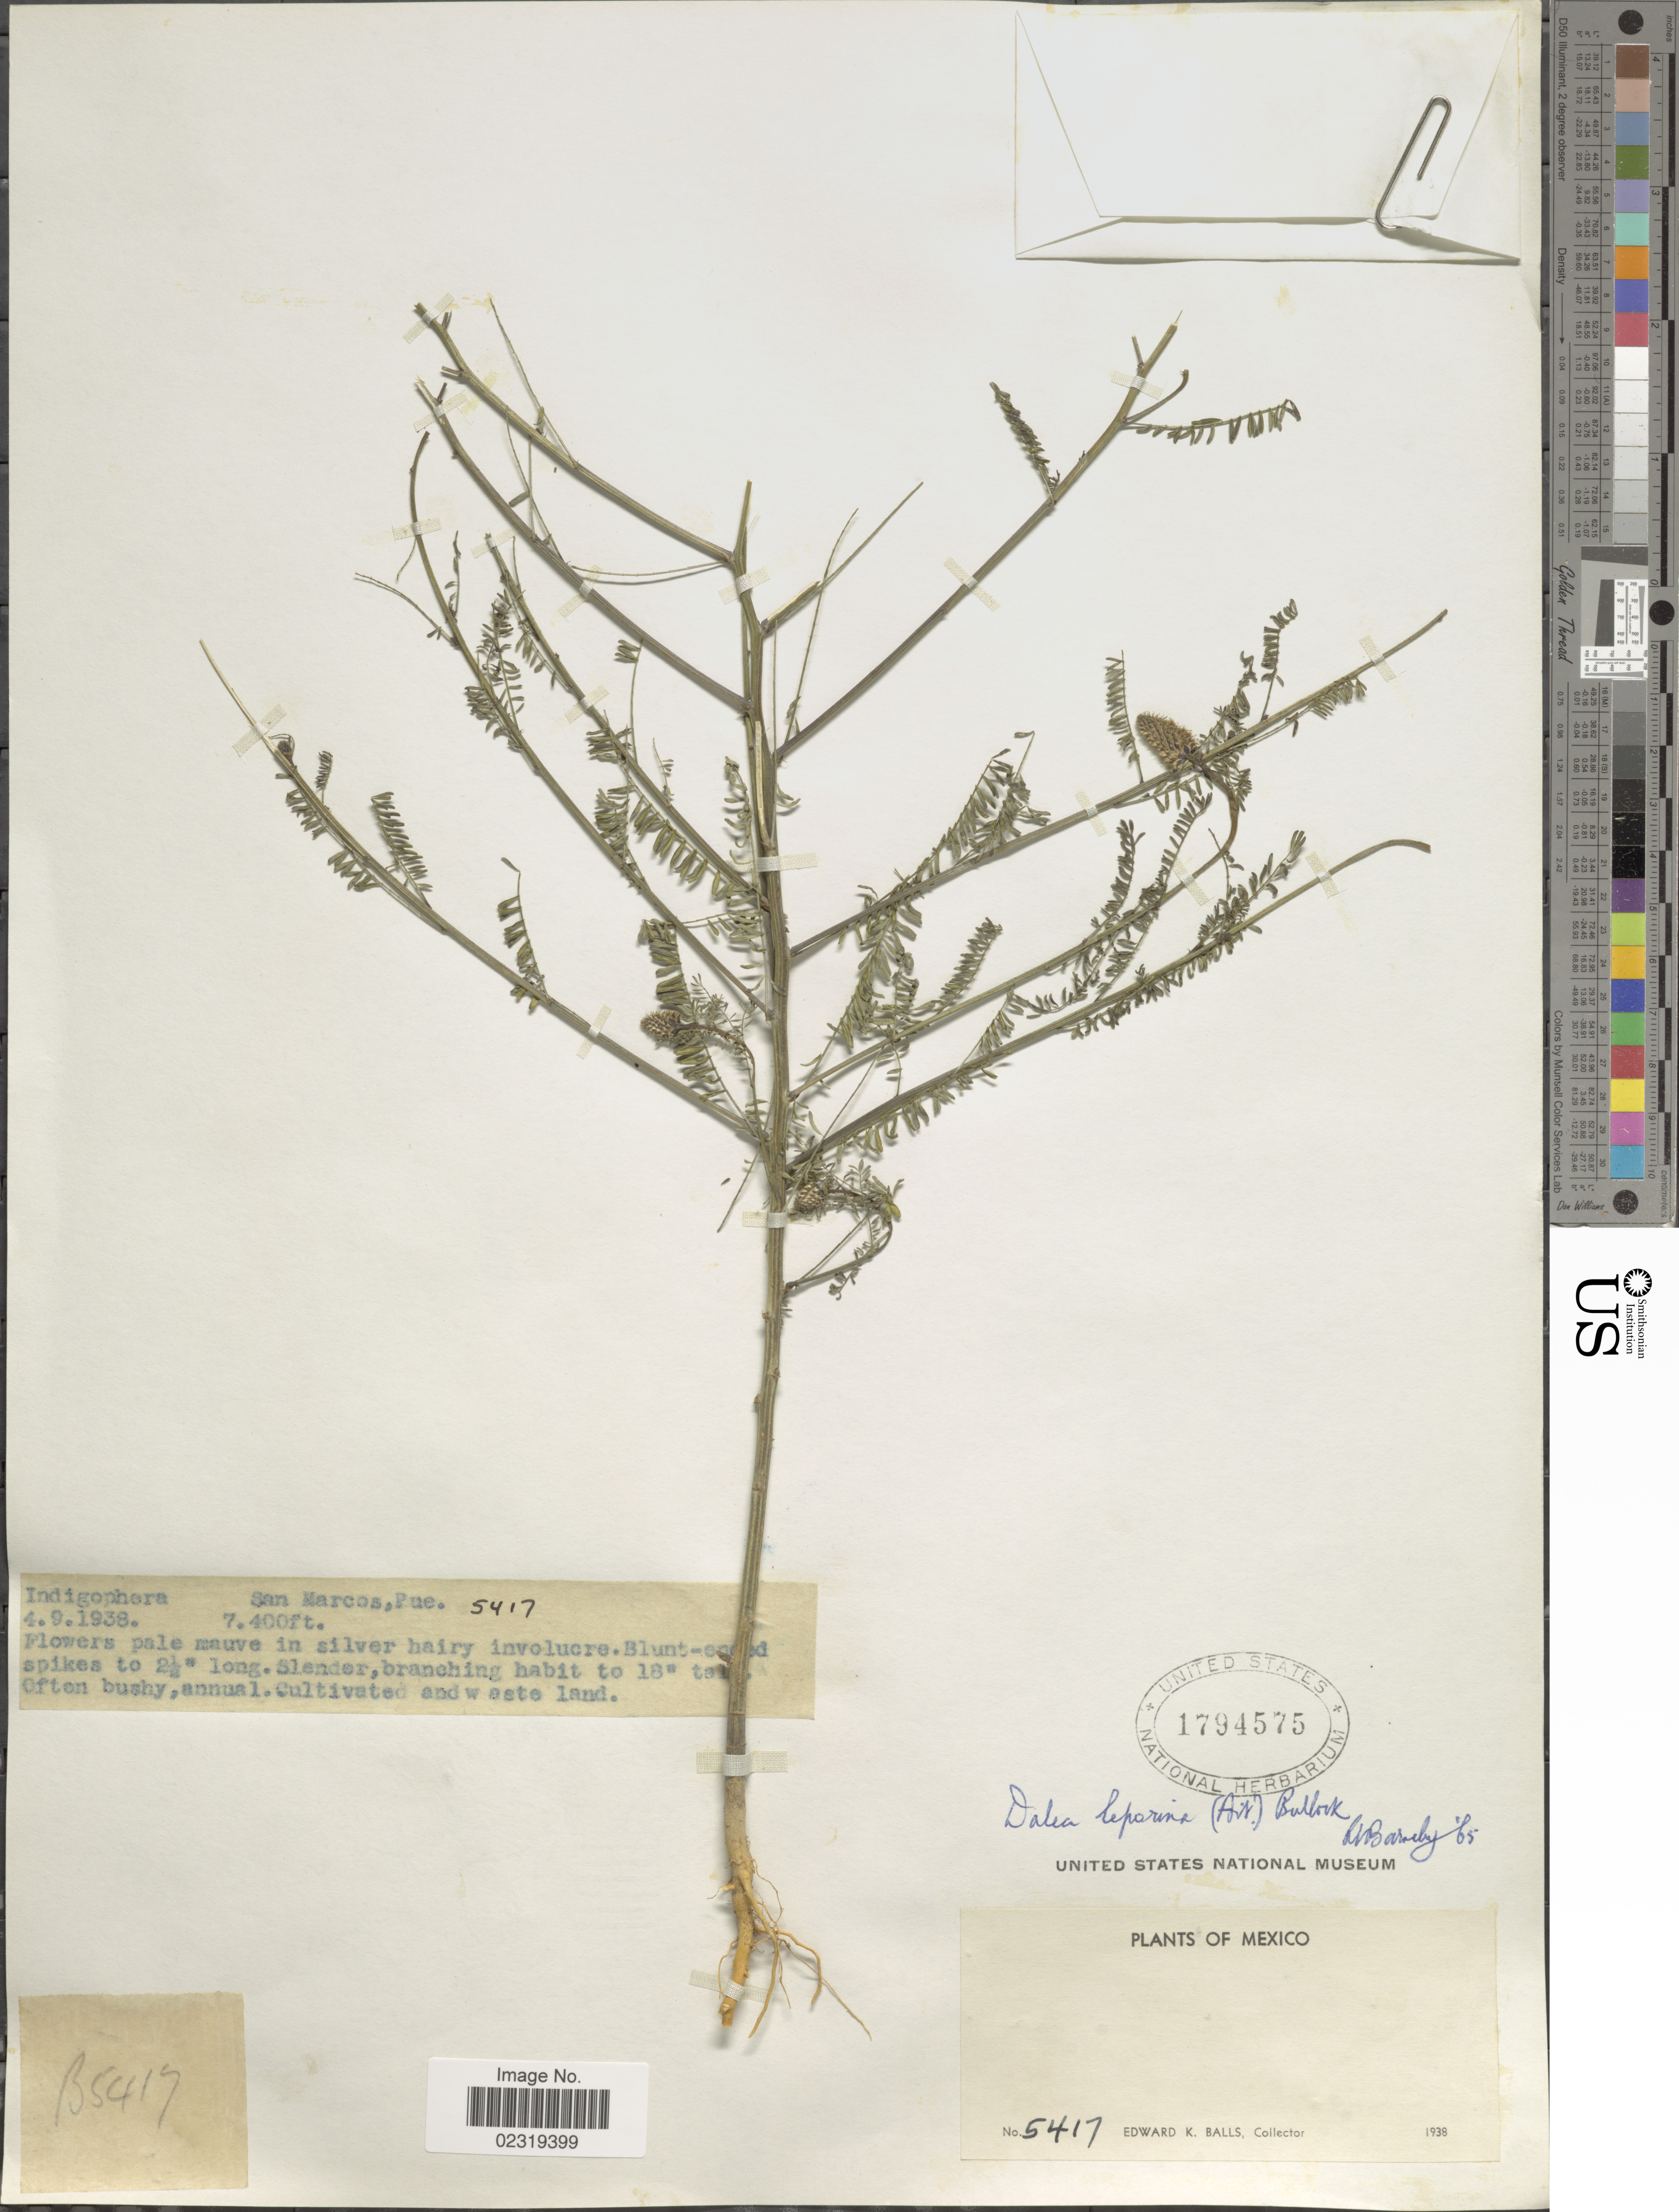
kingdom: Plantae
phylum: Tracheophyta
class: Magnoliopsida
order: Fabales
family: Fabaceae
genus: Dalea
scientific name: Dalea leporina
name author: (Aiton) Bullock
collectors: E. K. Balls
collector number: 5417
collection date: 1938-09-04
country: Mexico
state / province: Puebla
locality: Indigophera, San Marcos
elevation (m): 2256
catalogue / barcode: US 1794575